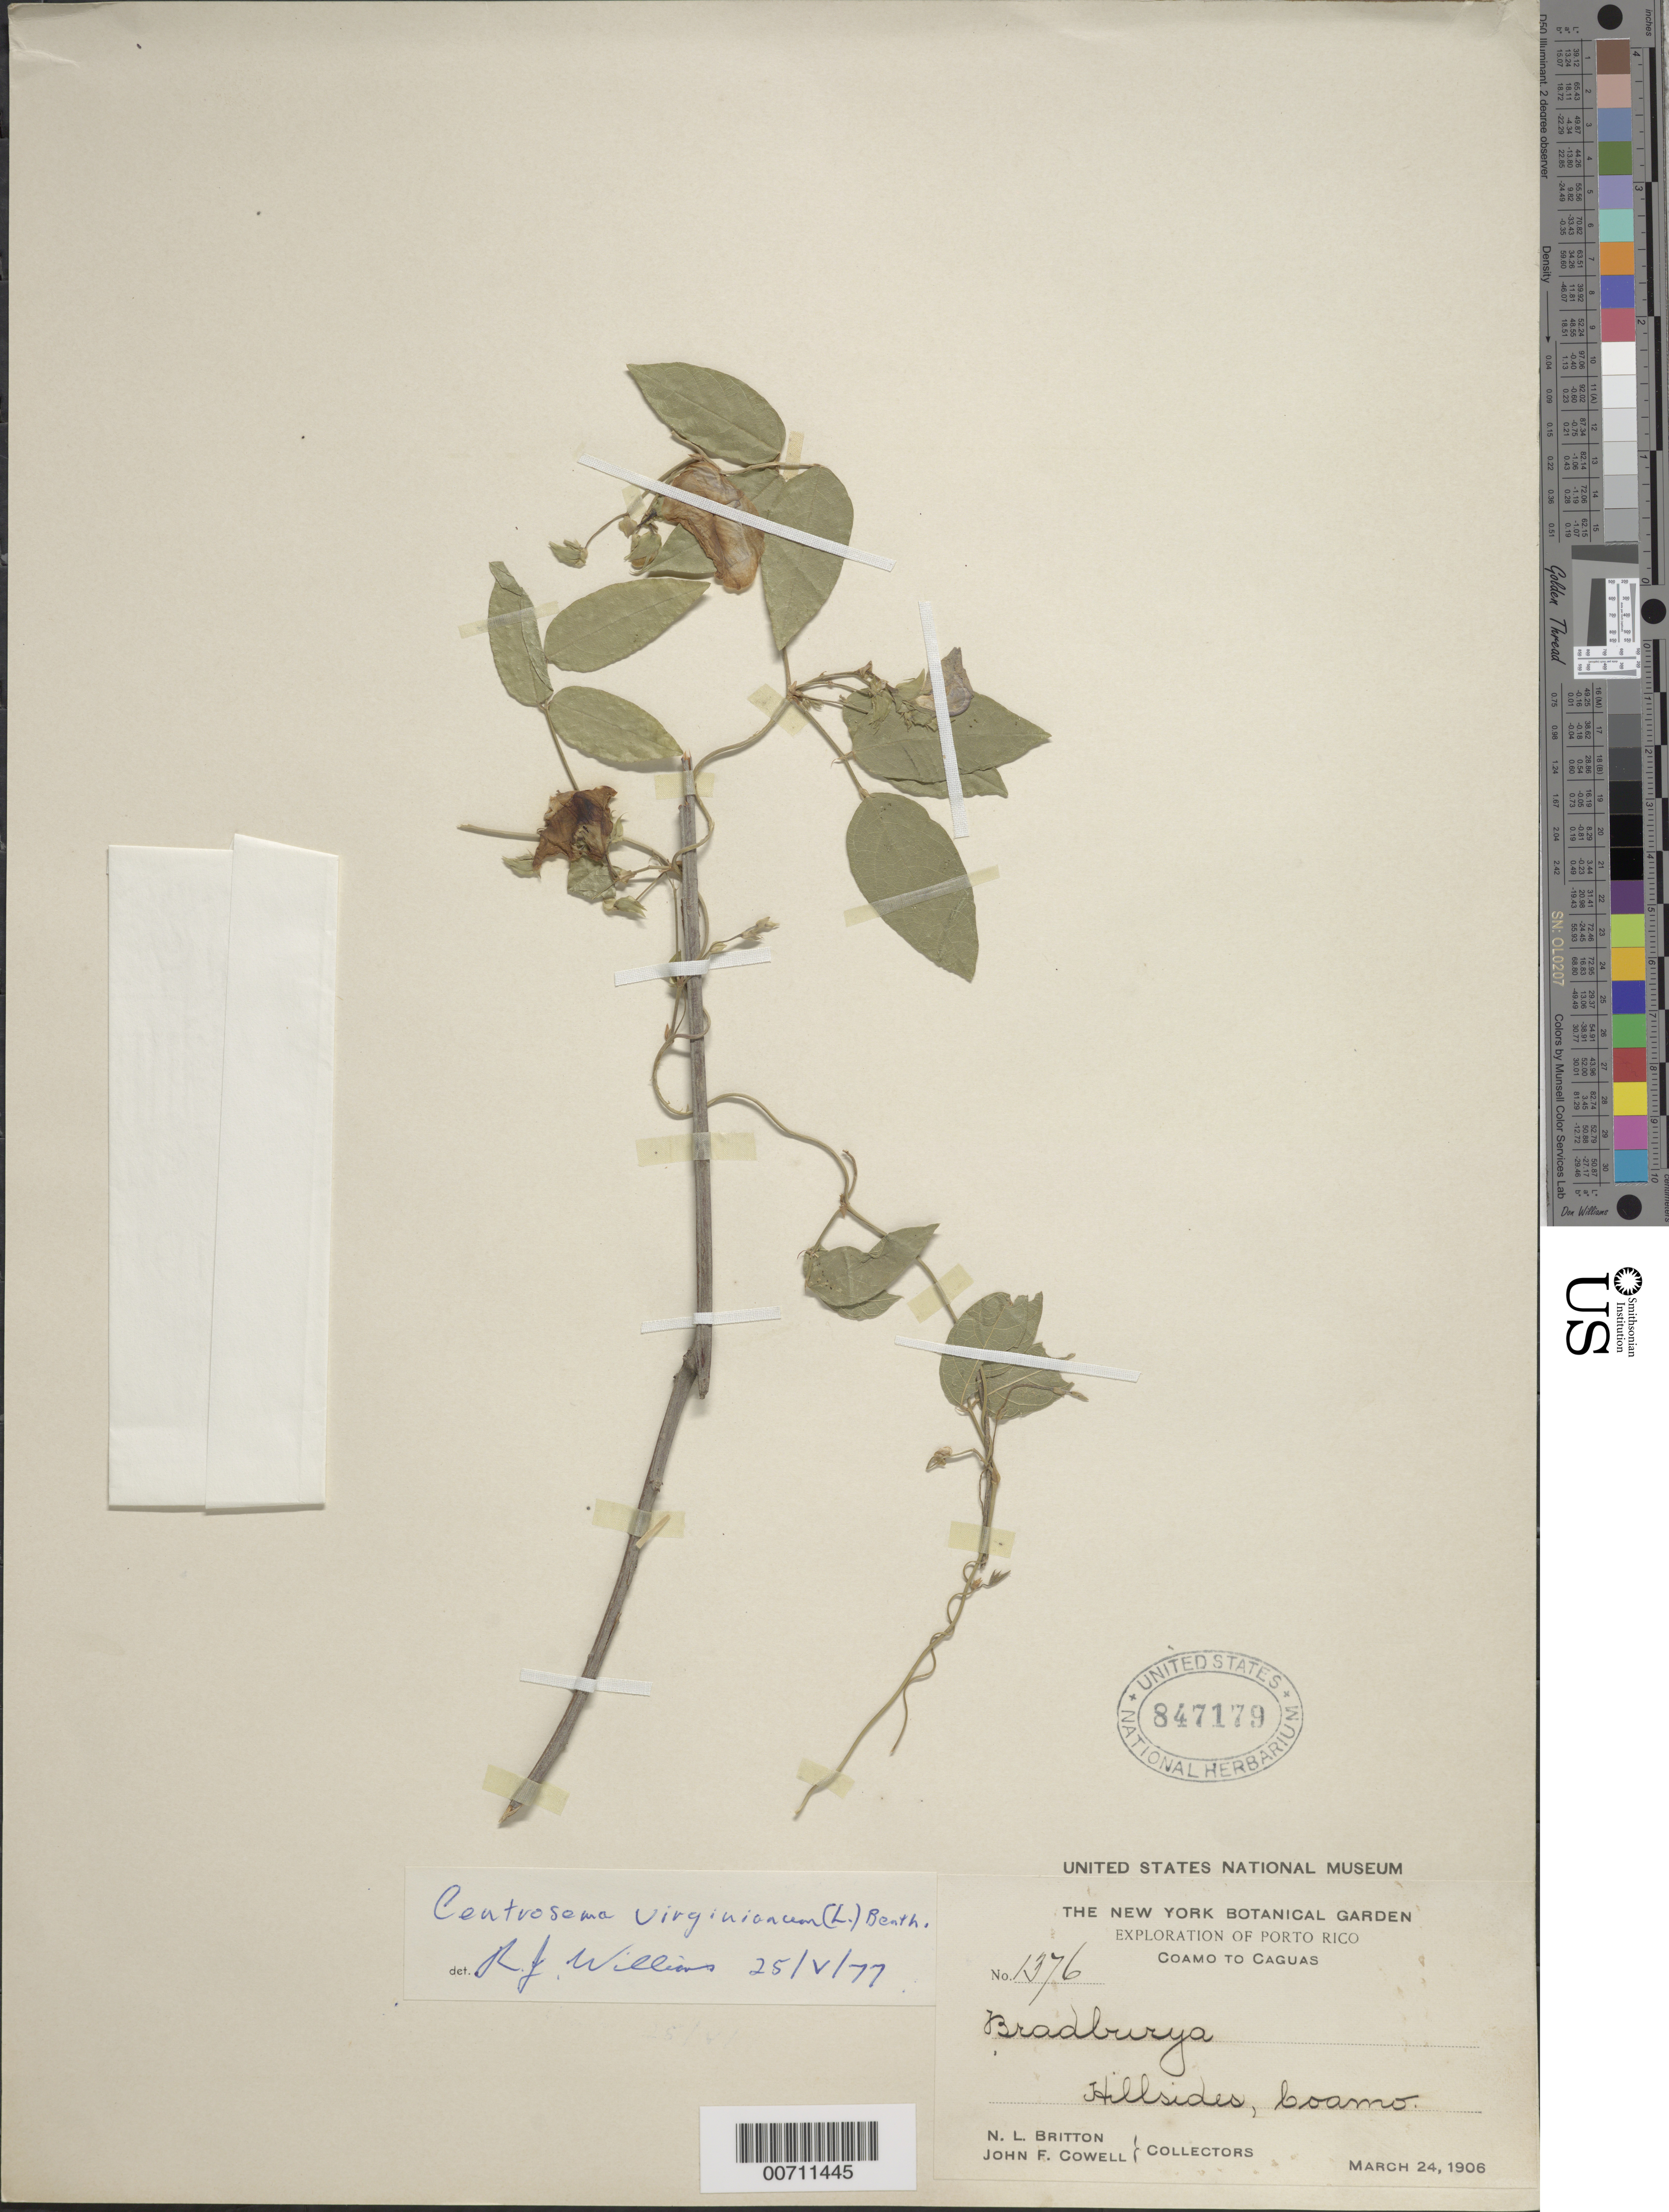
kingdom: Plantae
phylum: Tracheophyta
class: Magnoliopsida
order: Fabales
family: Fabaceae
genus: Centrosema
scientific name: Centrosema virginianum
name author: (L.) Benth.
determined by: Williams, R. J.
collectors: N. Britton & J. F. Cowell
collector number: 1376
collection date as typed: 24 Mar 1906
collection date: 1906-03-24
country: Puerto Rico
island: Greater Antilles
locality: Coamo to Caguas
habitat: Hillsides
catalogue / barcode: US 847179